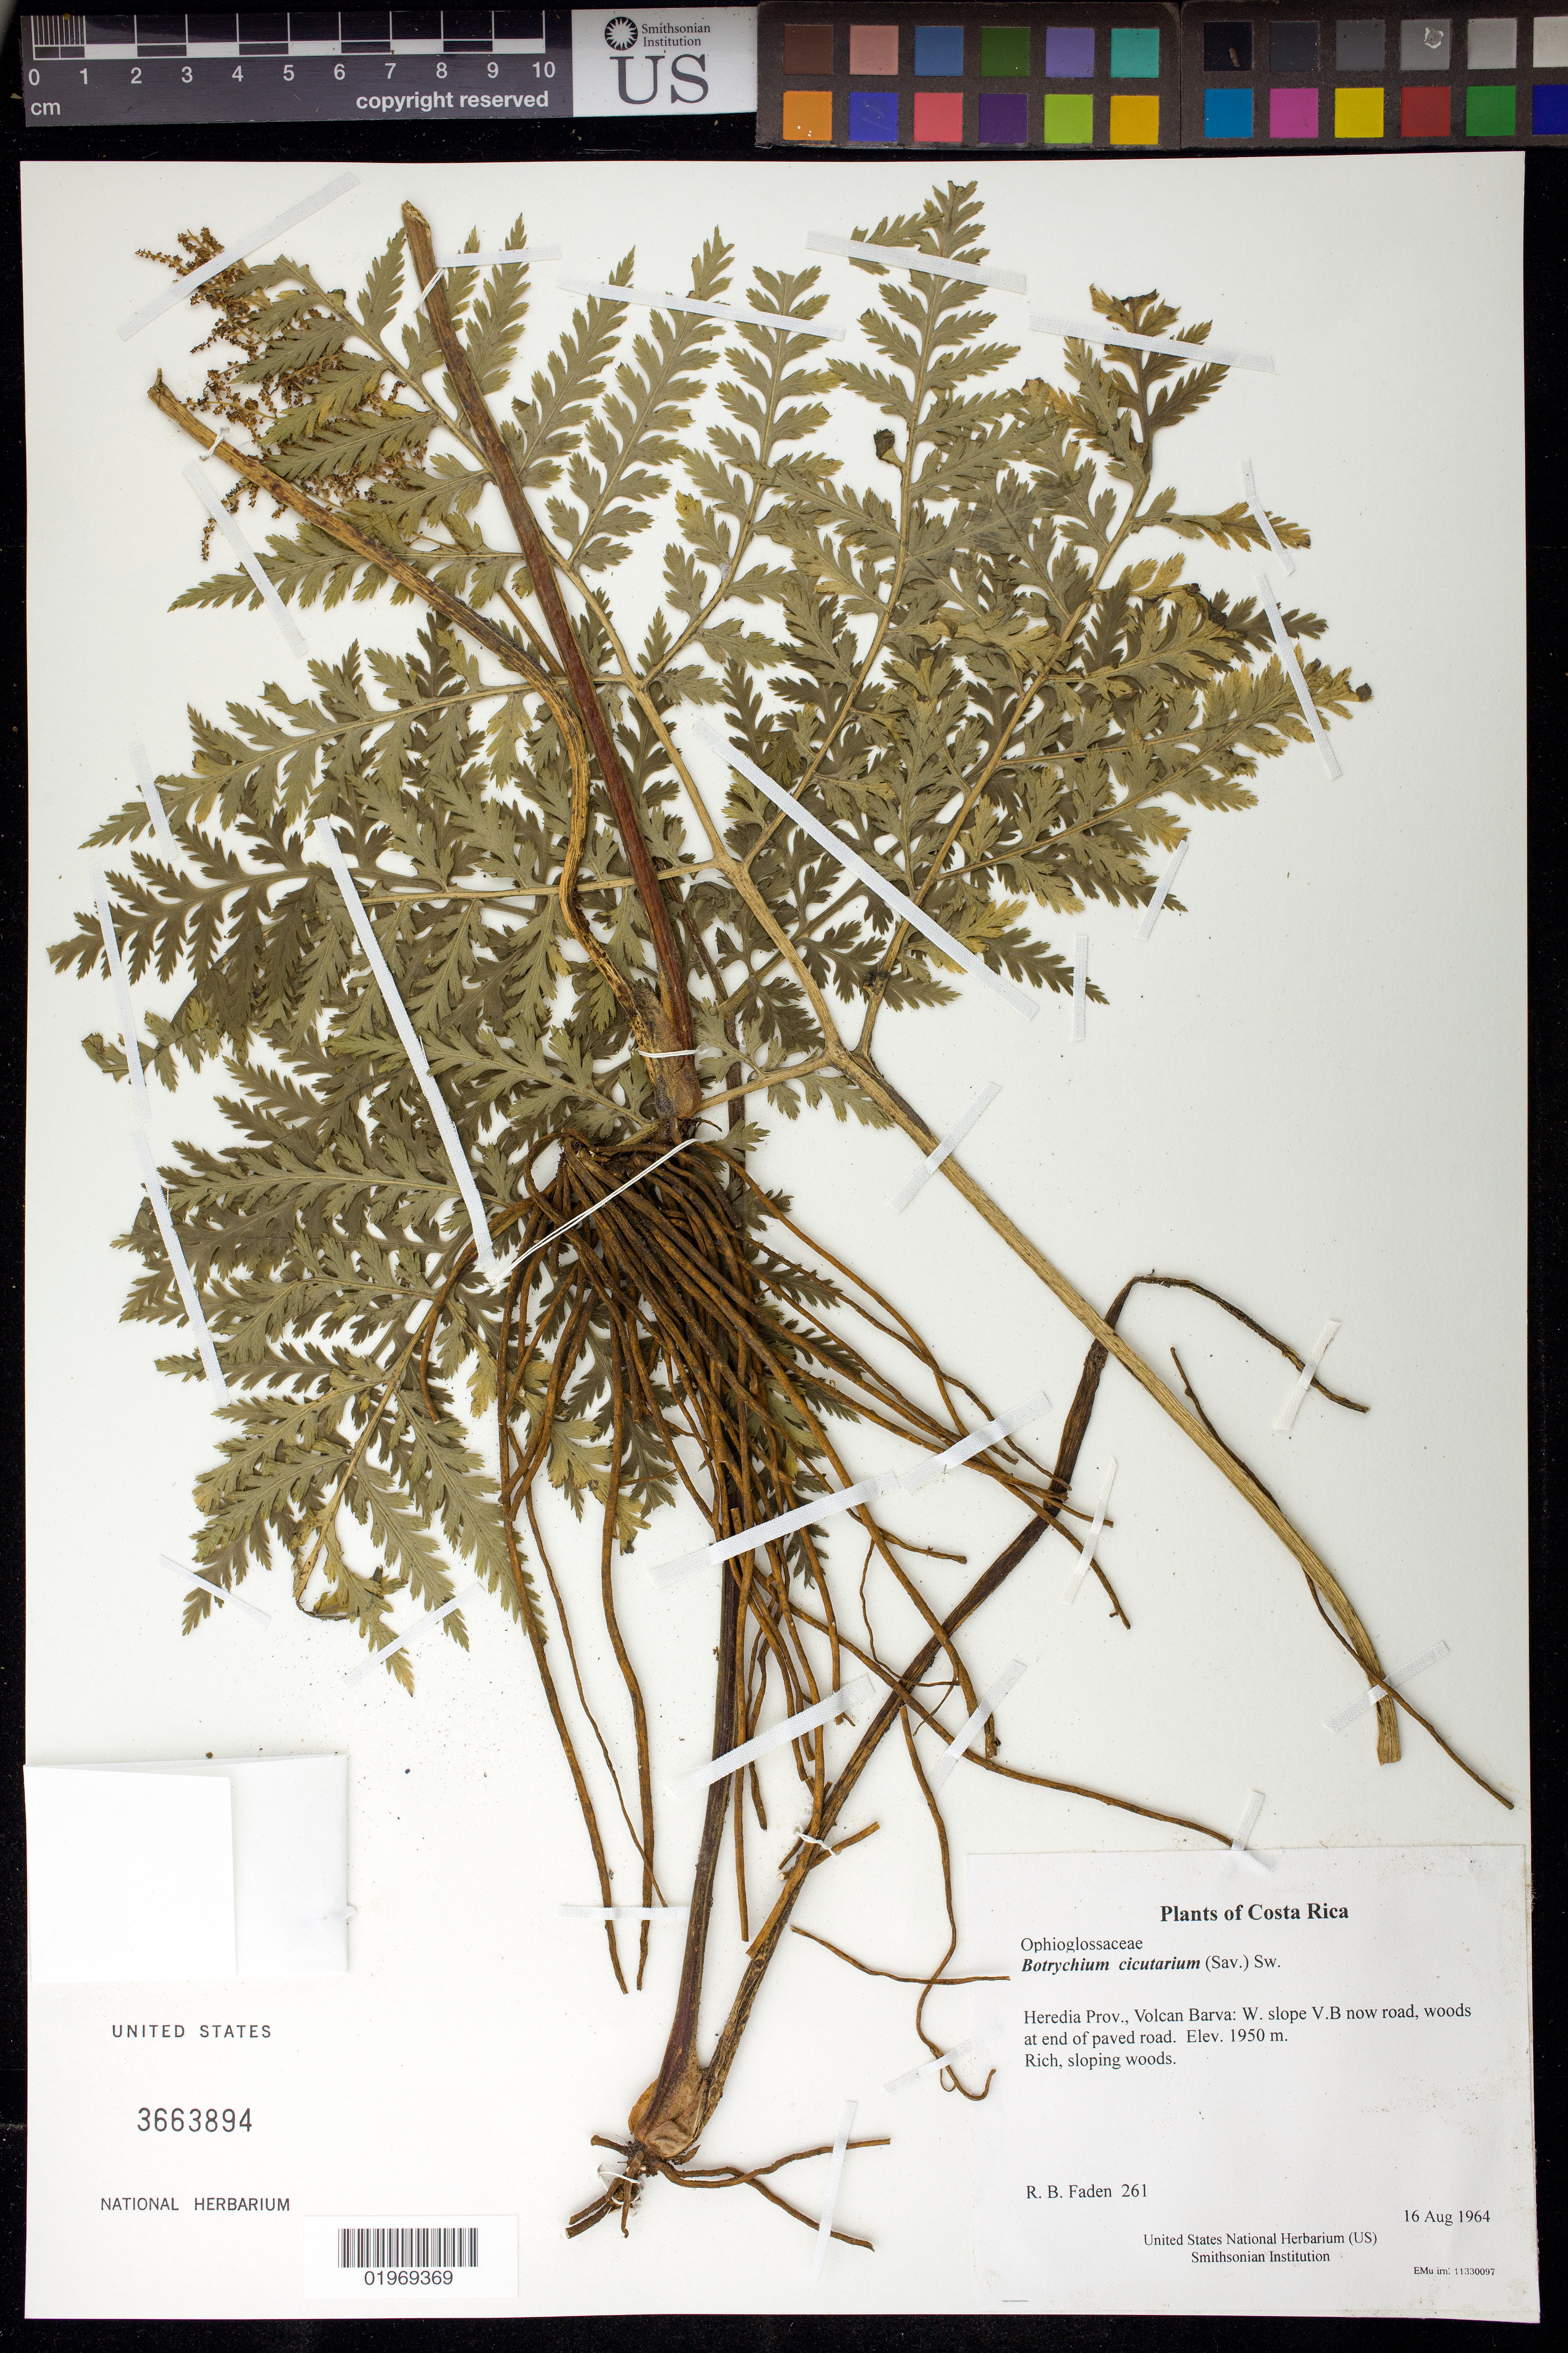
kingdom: Plantae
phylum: Tracheophyta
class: Polypodiopsida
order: Ophioglossales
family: Ophioglossaceae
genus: Botrychium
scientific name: Botrychium cicutarium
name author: (Sav.) Sw.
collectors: R. B. Faden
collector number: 261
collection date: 1964-08-16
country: Costa Rica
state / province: Heredia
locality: Volcan Barva: W. slope V.B now road, woods at end of paved road.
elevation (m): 1950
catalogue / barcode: US 3663894